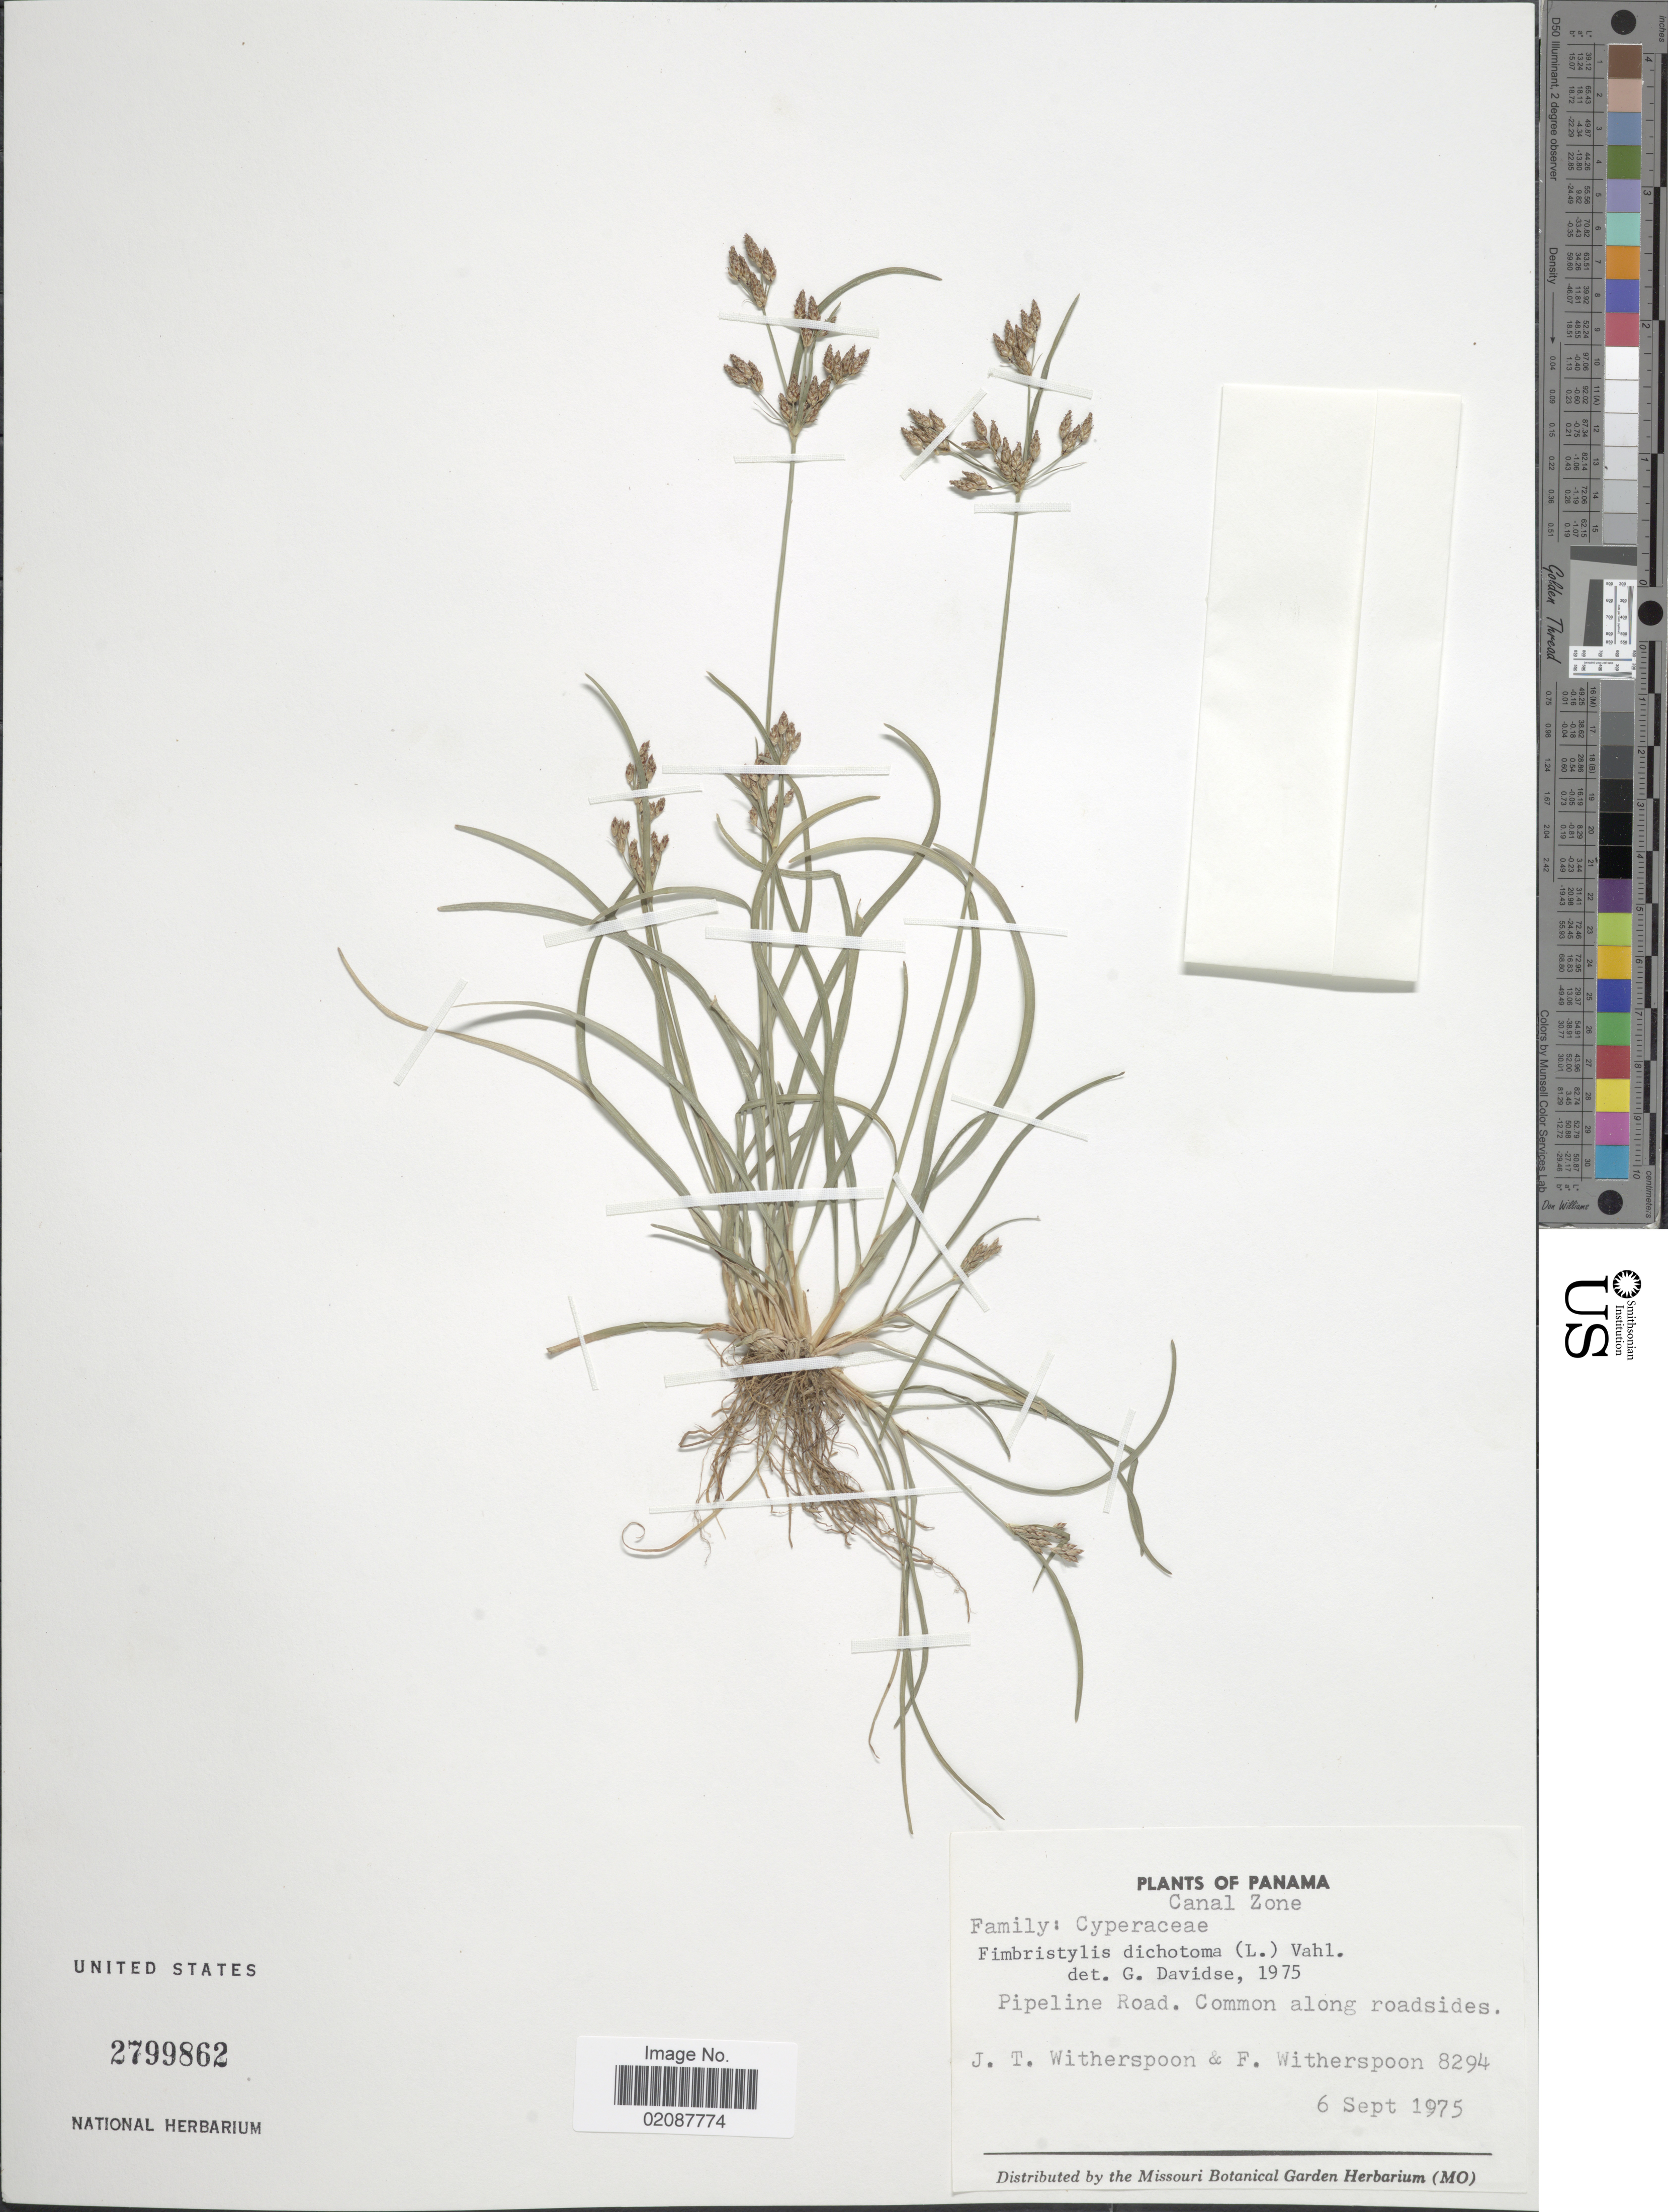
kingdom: Plantae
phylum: Tracheophyta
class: Liliopsida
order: Poales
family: Cyperaceae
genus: Fimbristylis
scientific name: Fimbristylis dichotoma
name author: (L.) Vahl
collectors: J. Witherspoon & F. Witherspoon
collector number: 8294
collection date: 1975-09-06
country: Panama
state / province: Colón / Panamá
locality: Canal Zone, Pipeline Road, common along roadsides.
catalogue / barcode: US 2799862